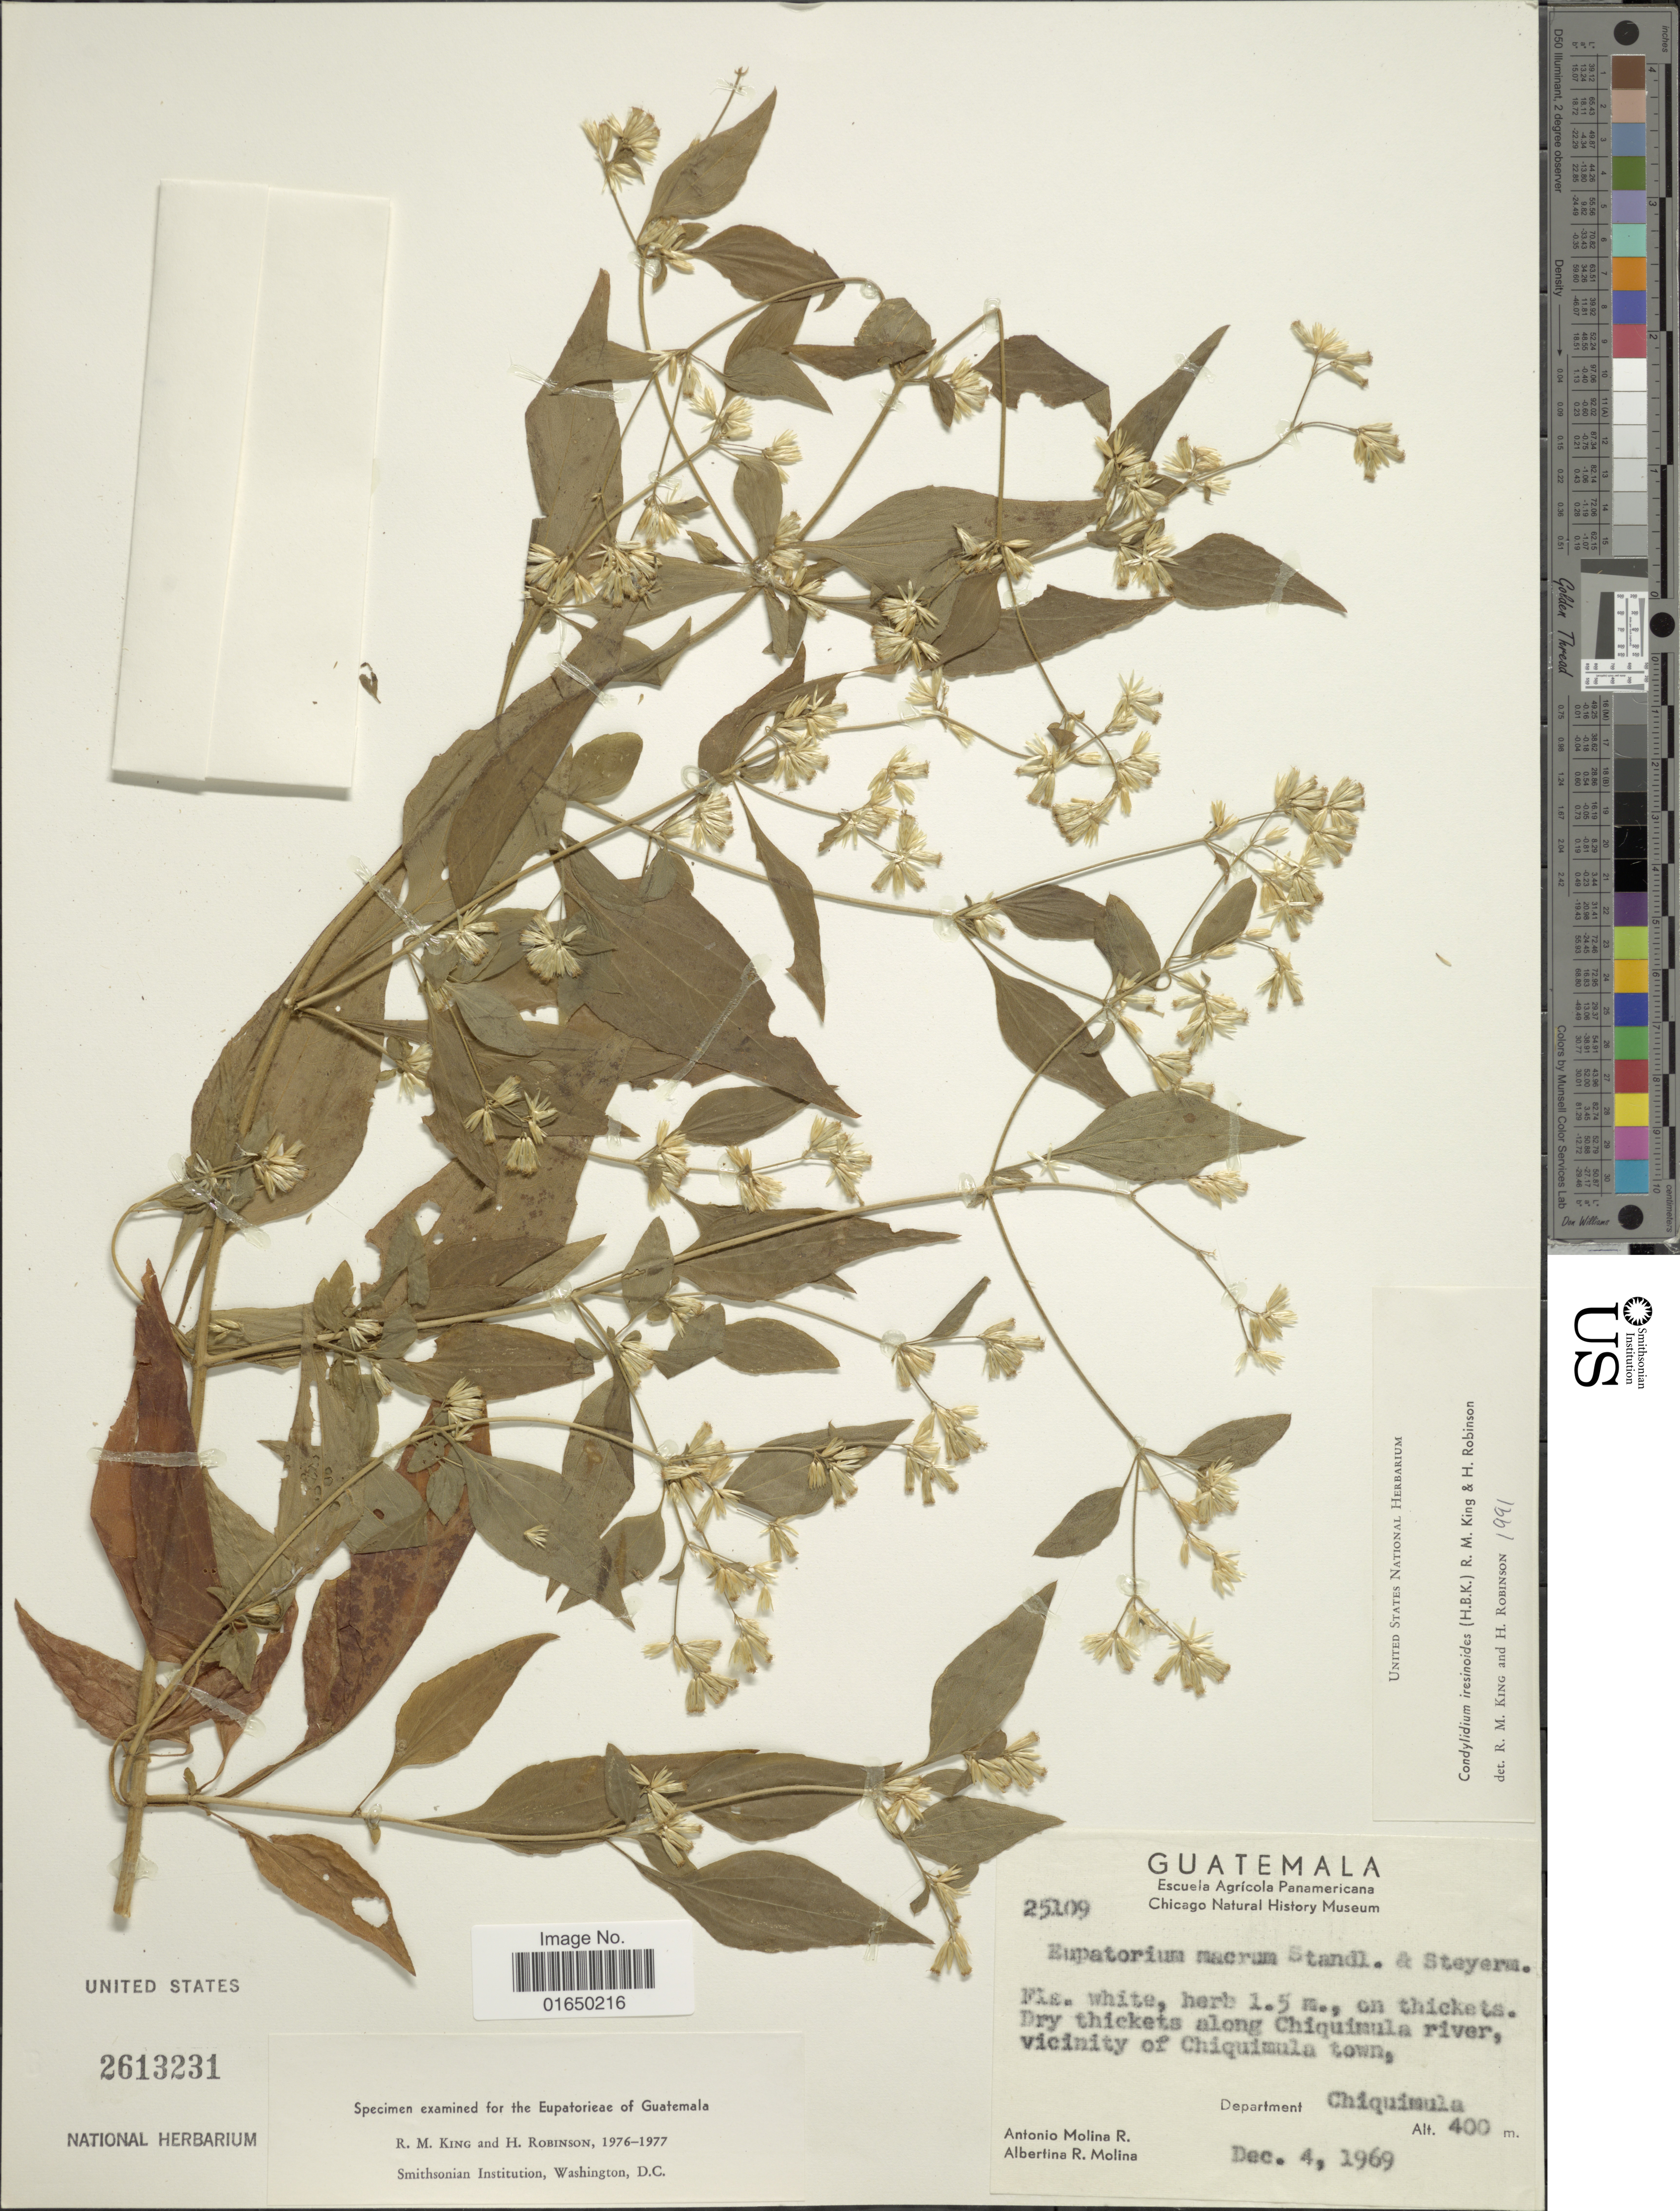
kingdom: Plantae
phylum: Tracheophyta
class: Magnoliopsida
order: Asterales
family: Asteraceae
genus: Condylidium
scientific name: Condylidium iresinoides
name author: (Kunth) R.M. King & H. Rob.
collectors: A. Molina R. & A. R. Molina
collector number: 25109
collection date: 1969-12-04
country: Guatemala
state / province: Chiquimula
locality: Dry thickets along Chiquimula river, vicinity of Chiquimula town, Department Chiquimula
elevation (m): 400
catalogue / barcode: US 2613231